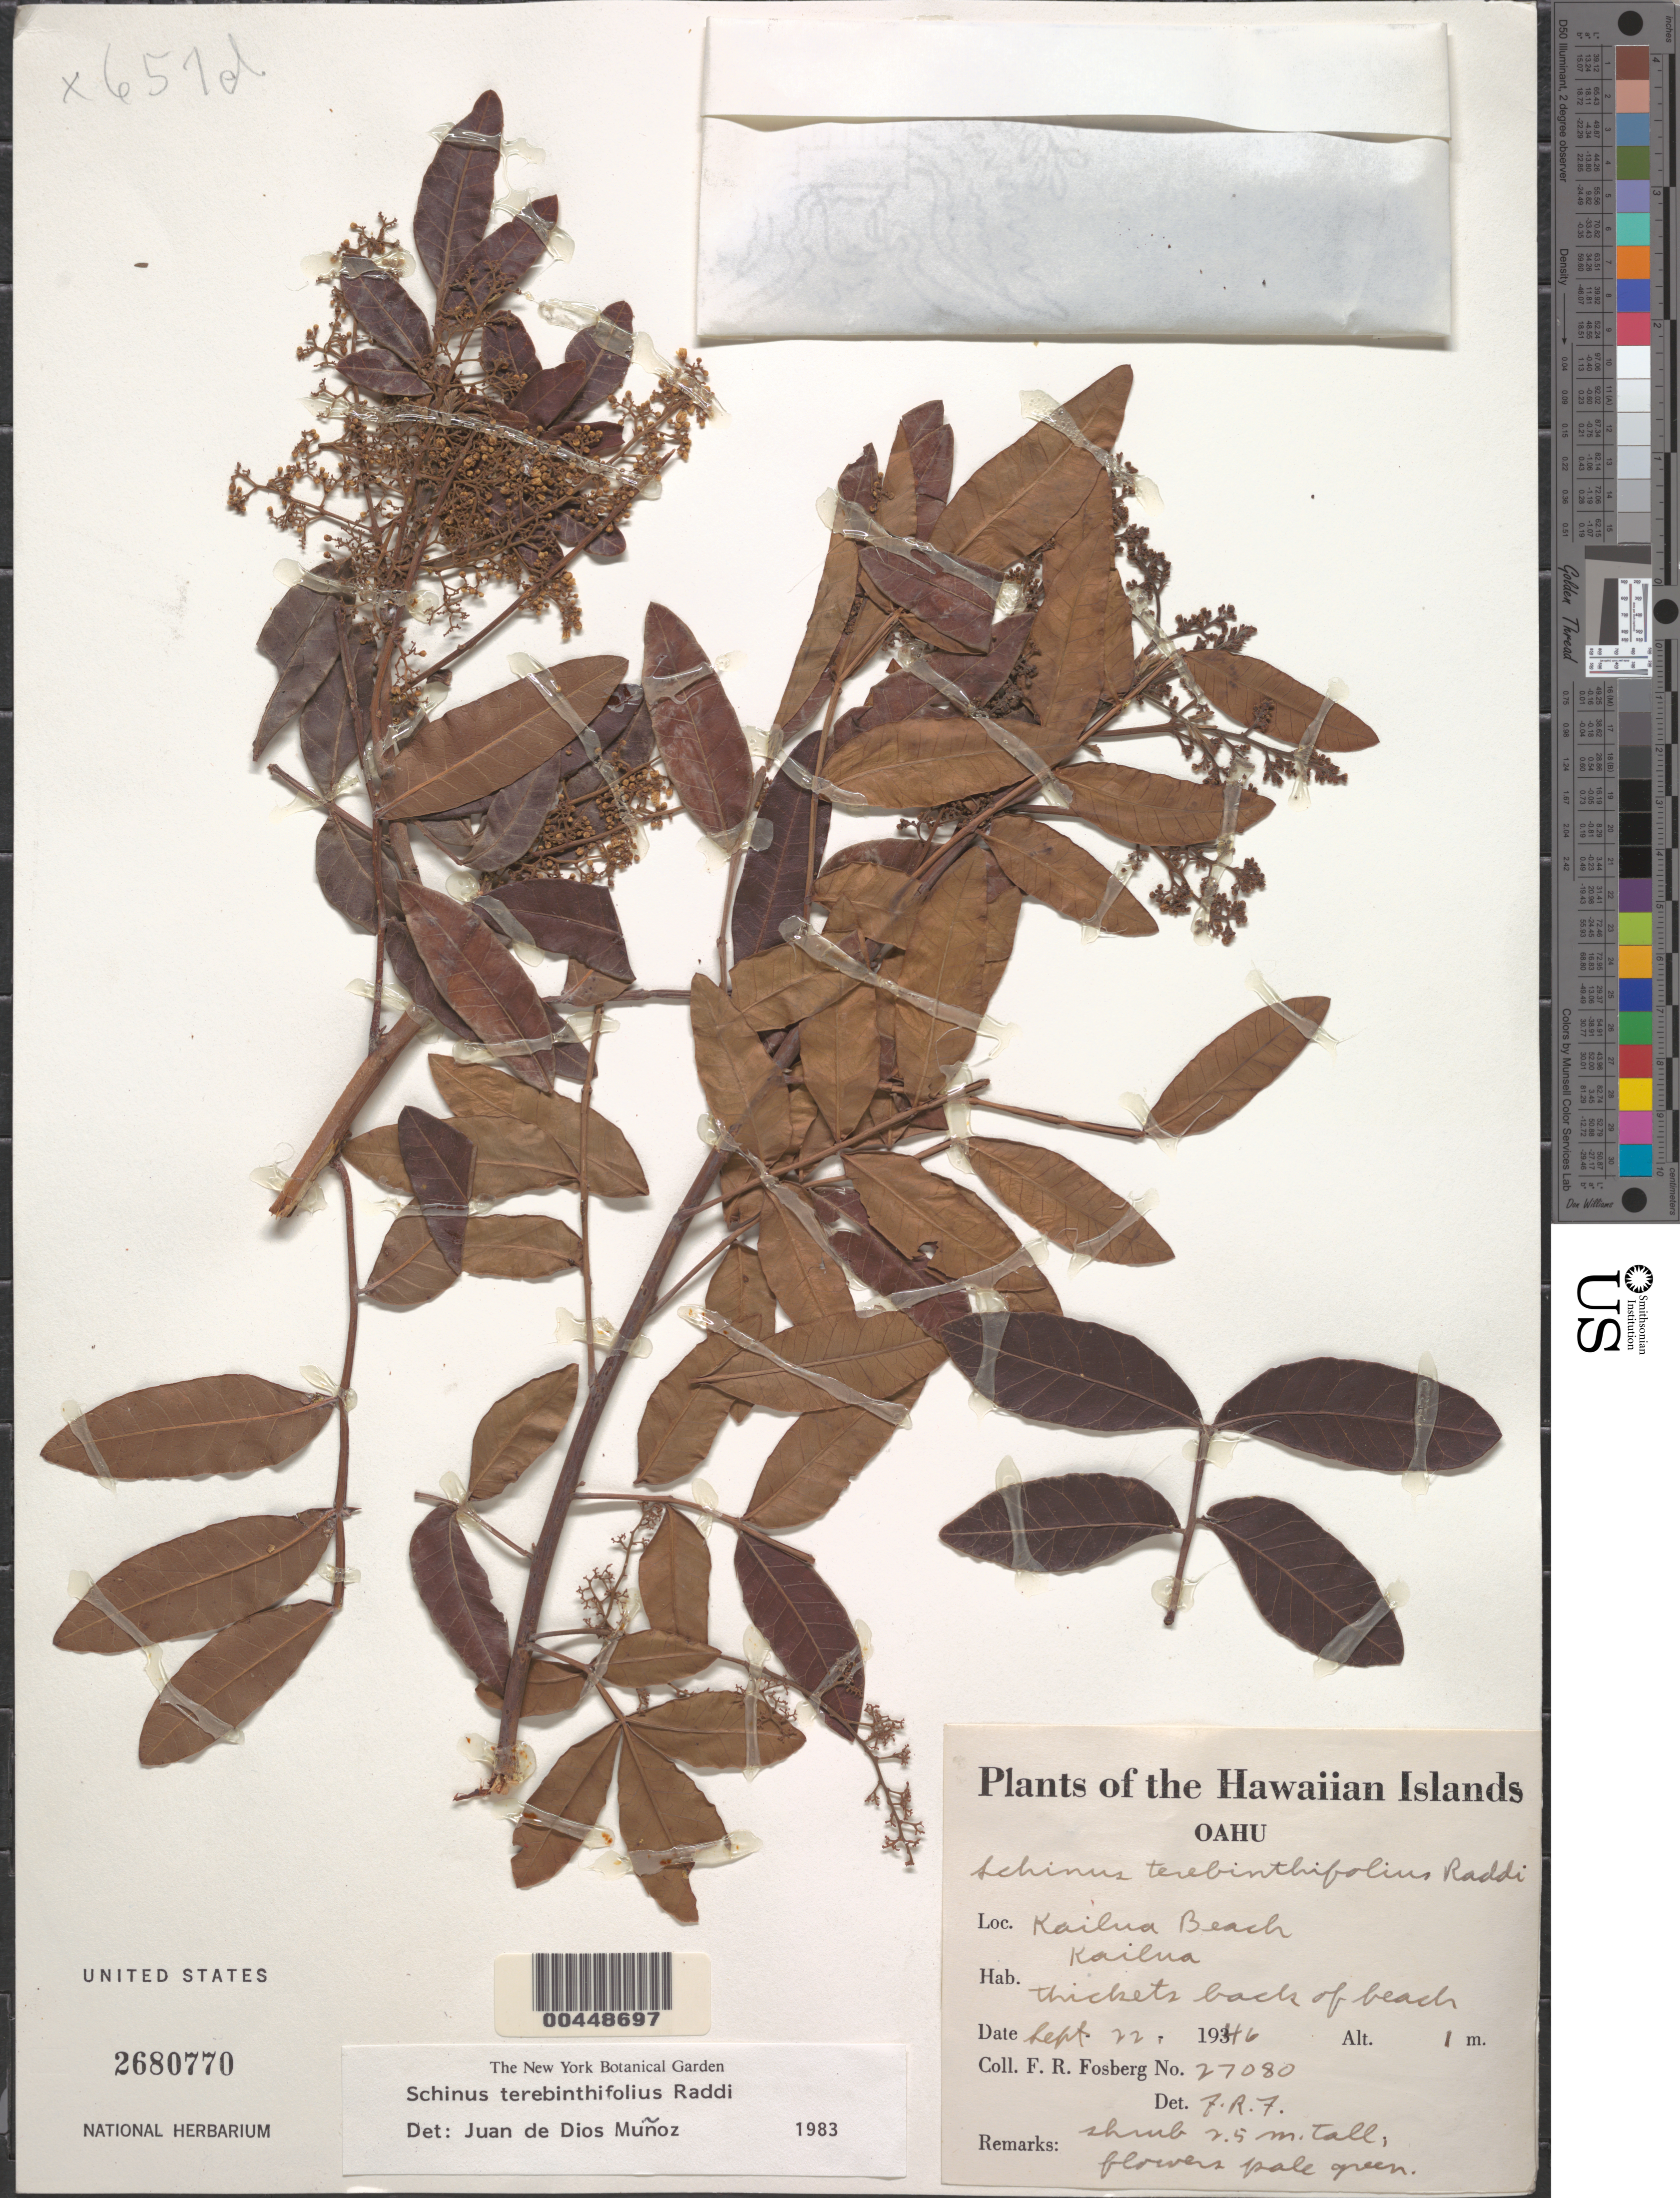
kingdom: Plantae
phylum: Tracheophyta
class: Magnoliopsida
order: Sapindales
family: Anacardiaceae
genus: Schinus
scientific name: Schinus terebinthifolia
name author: Raddi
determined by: De Munoz, J. Dios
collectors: F. R. Fosberg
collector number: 27080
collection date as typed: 22 Sep 1946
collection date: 1946-09-22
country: United States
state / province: Hawaii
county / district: Honolulu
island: Oahu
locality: Kailua Beach, Kailua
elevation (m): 1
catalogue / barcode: US 2680770